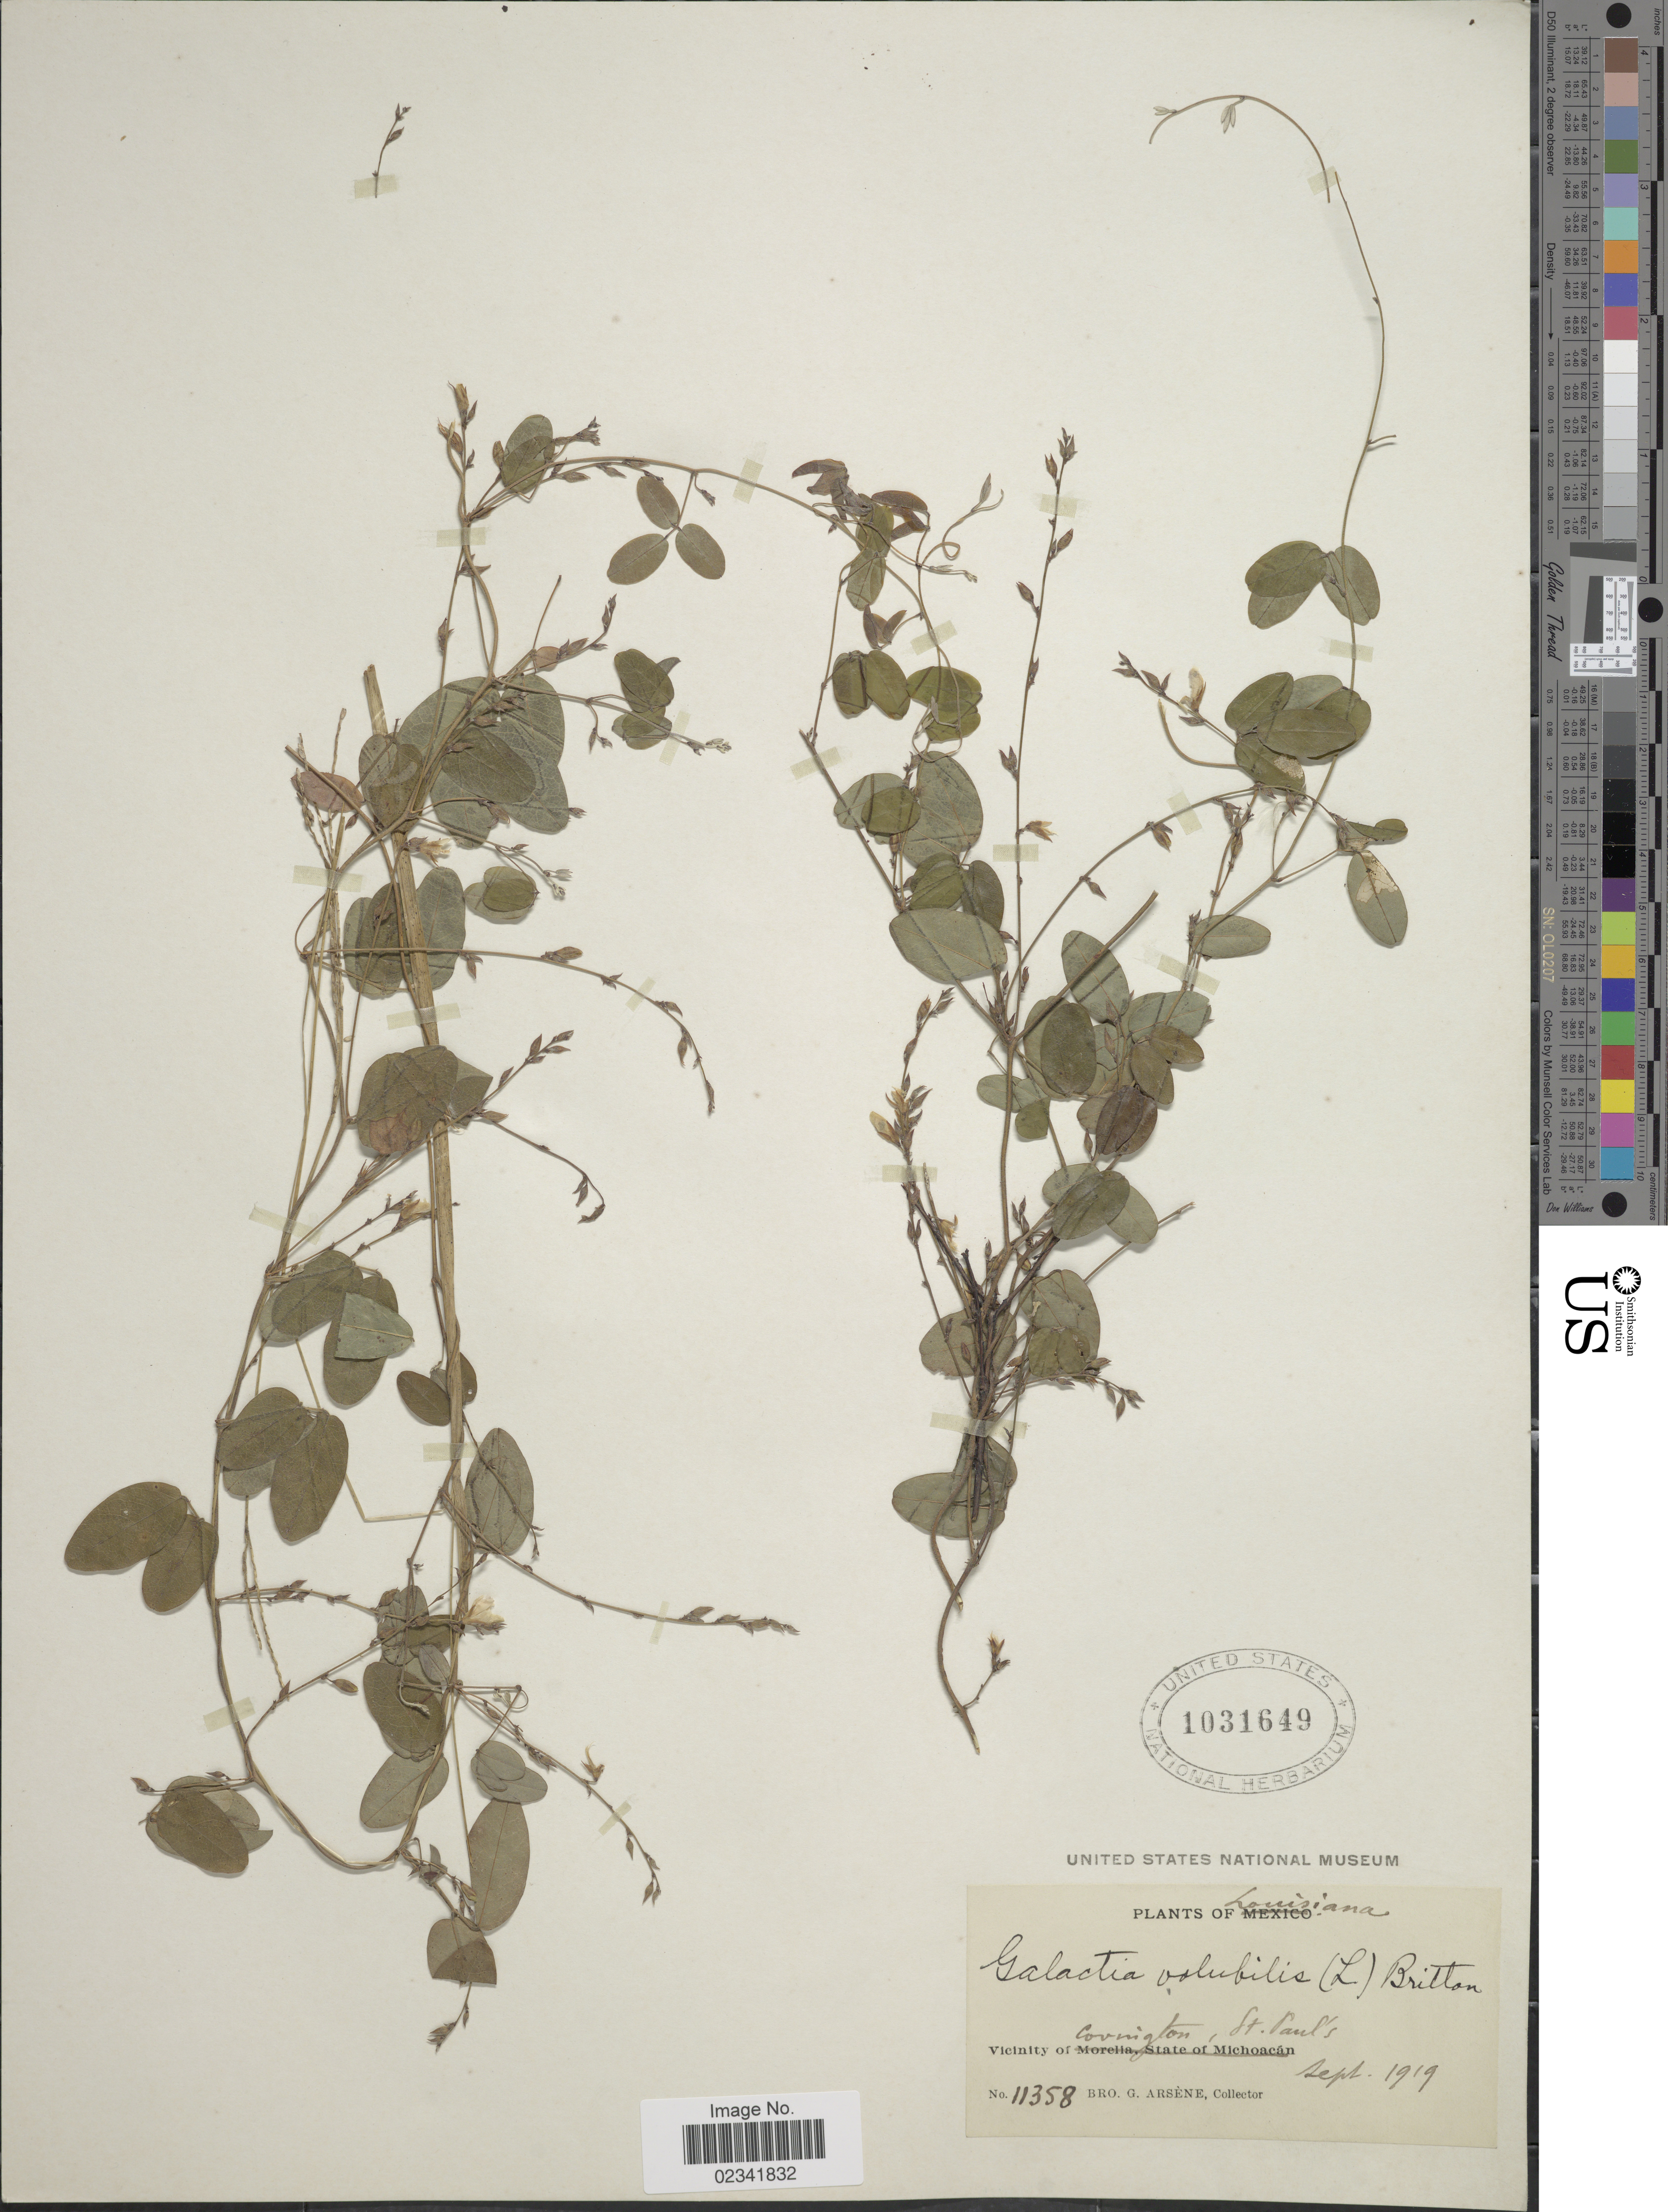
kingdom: Plantae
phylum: Tracheophyta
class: Magnoliopsida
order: Fabales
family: Fabaceae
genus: Galactia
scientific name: Galactia volubilis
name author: (L.) Britton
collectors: Bro. G. Arsène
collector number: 11358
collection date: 1919-09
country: United States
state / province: Louisiana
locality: Vicinity of Covington, St. Paul's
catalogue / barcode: US 1031649